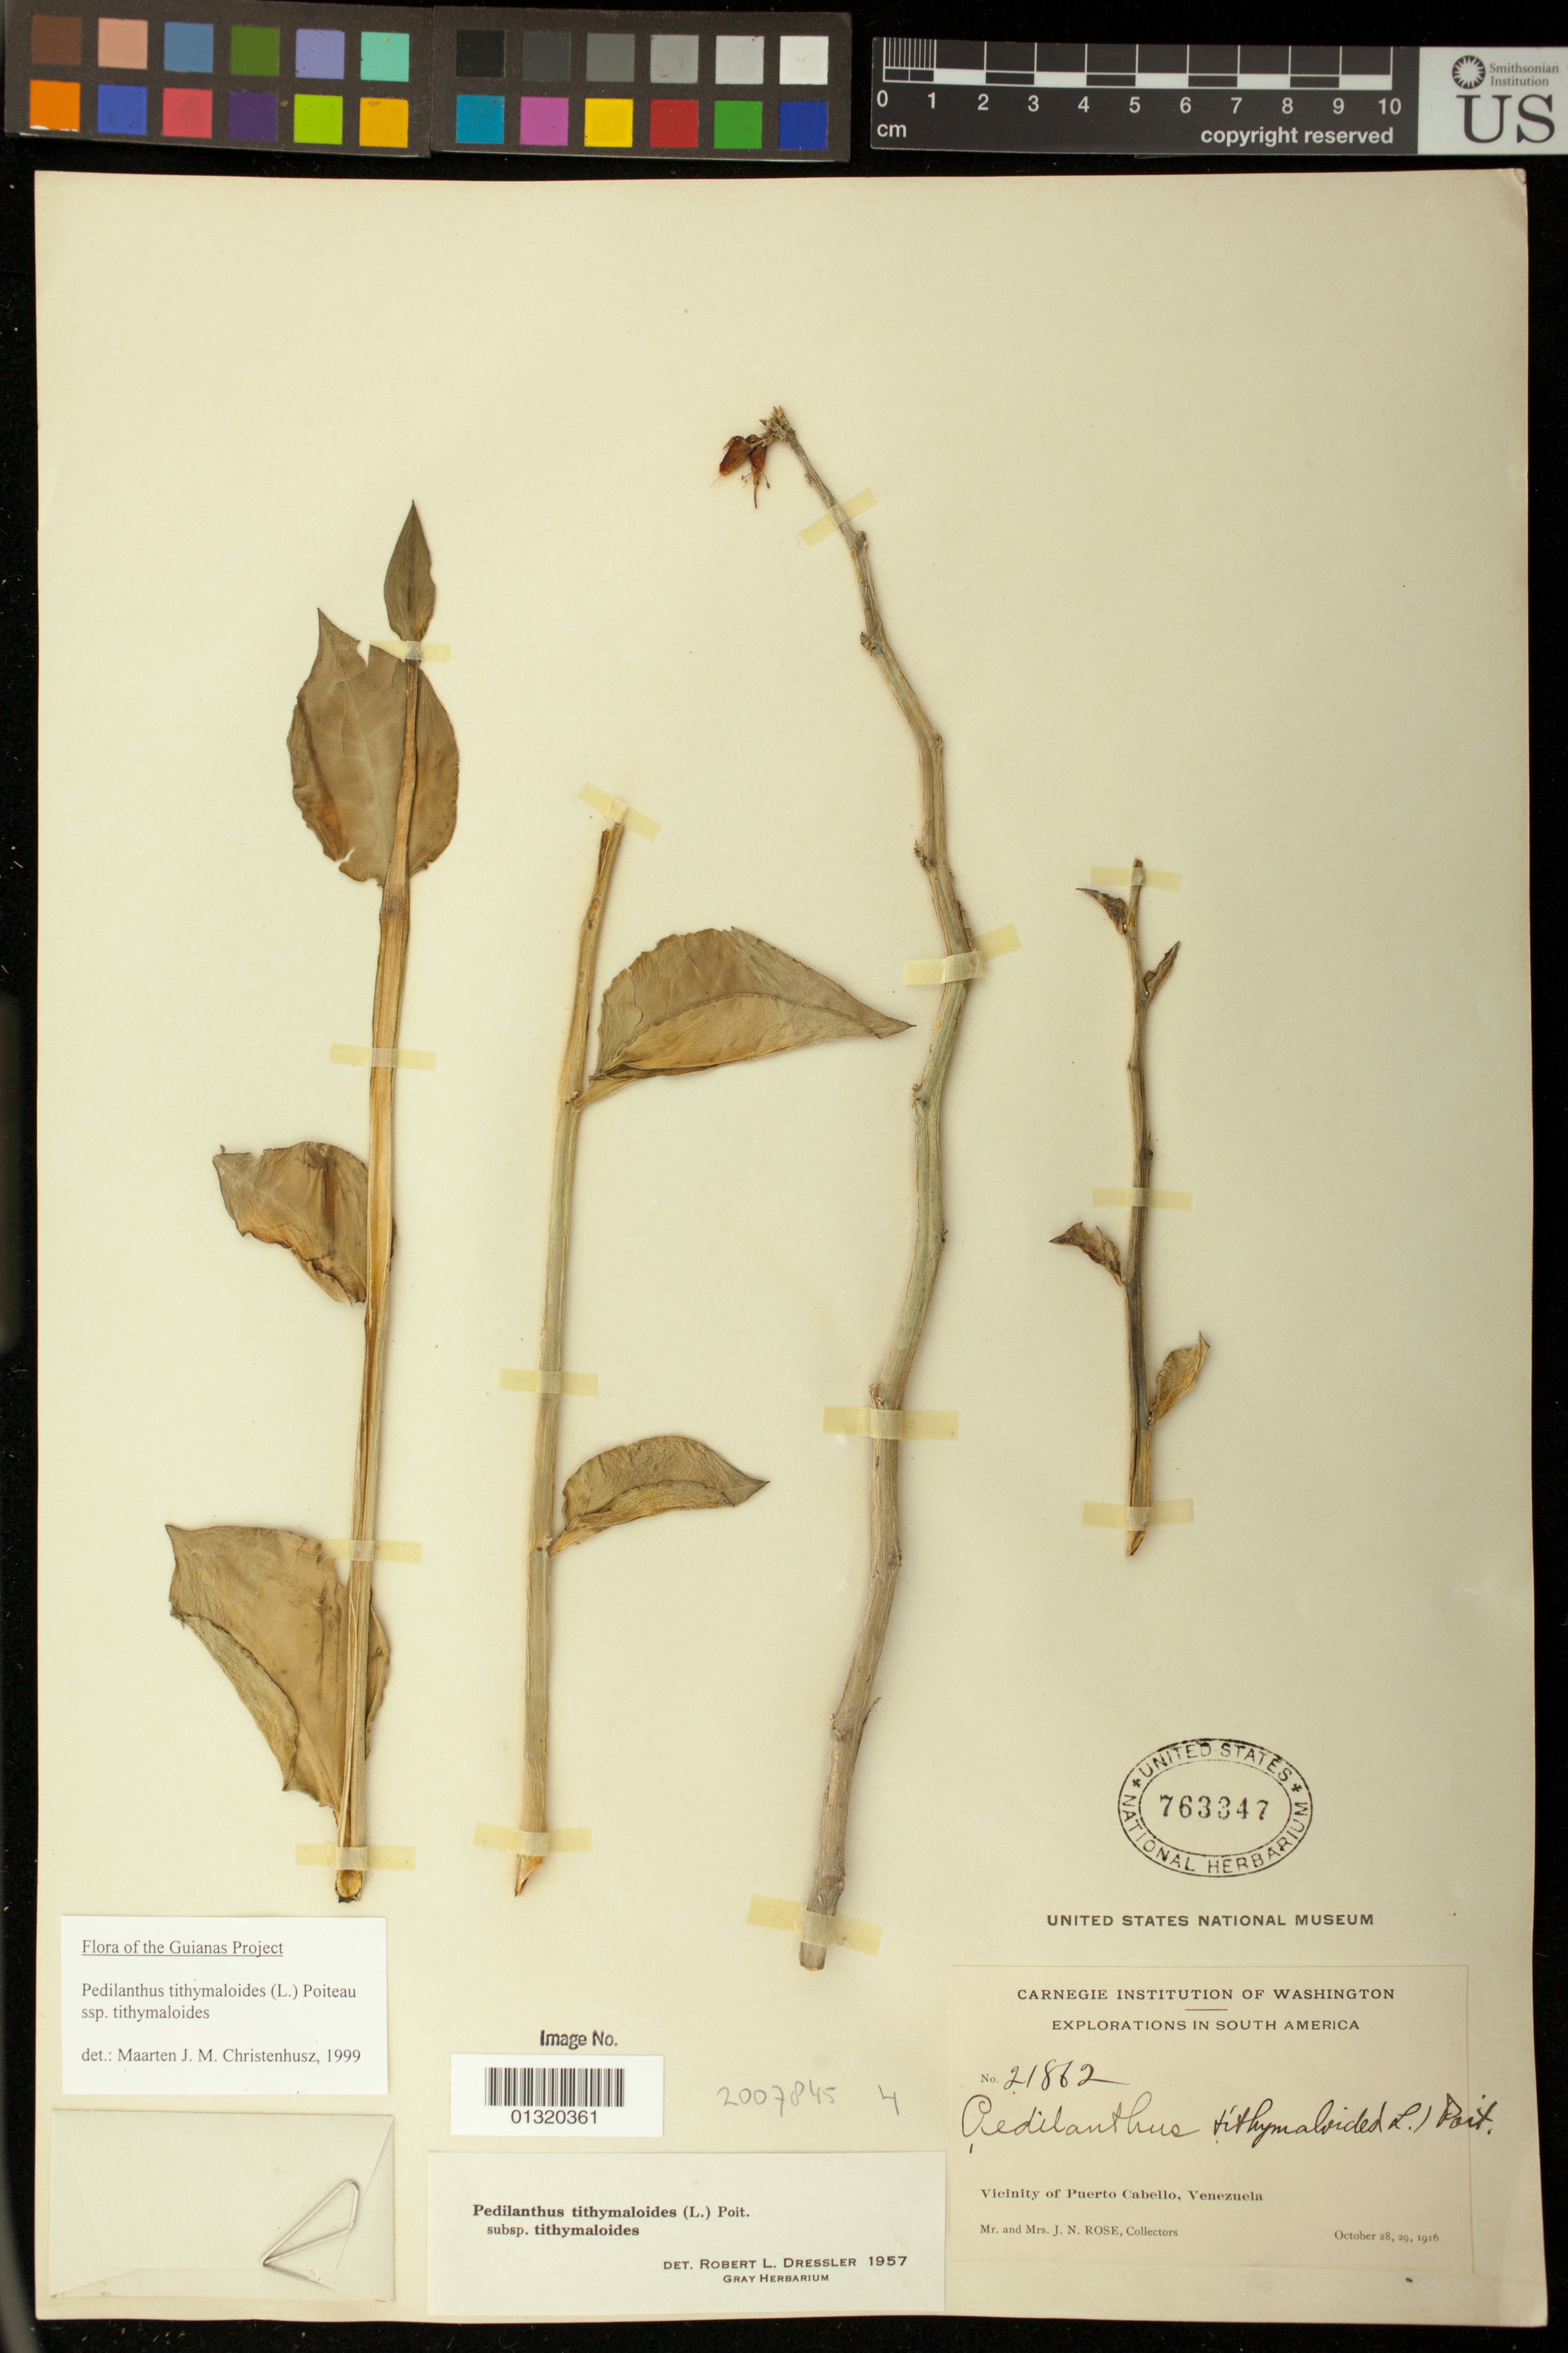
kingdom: Plantae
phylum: Tracheophyta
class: Magnoliopsida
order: Malpighiales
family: Euphorbiaceae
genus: Pedilanthus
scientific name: Pedilanthus tithymaloides subsp. tithymaloides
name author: (L.) Poit.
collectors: J. N. Rose & L. B. Rose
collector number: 21862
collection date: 1916-10-28,1916-10-29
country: Venezuela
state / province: Carabobo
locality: Vicinity of Puerto Cabello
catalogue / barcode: US 763347